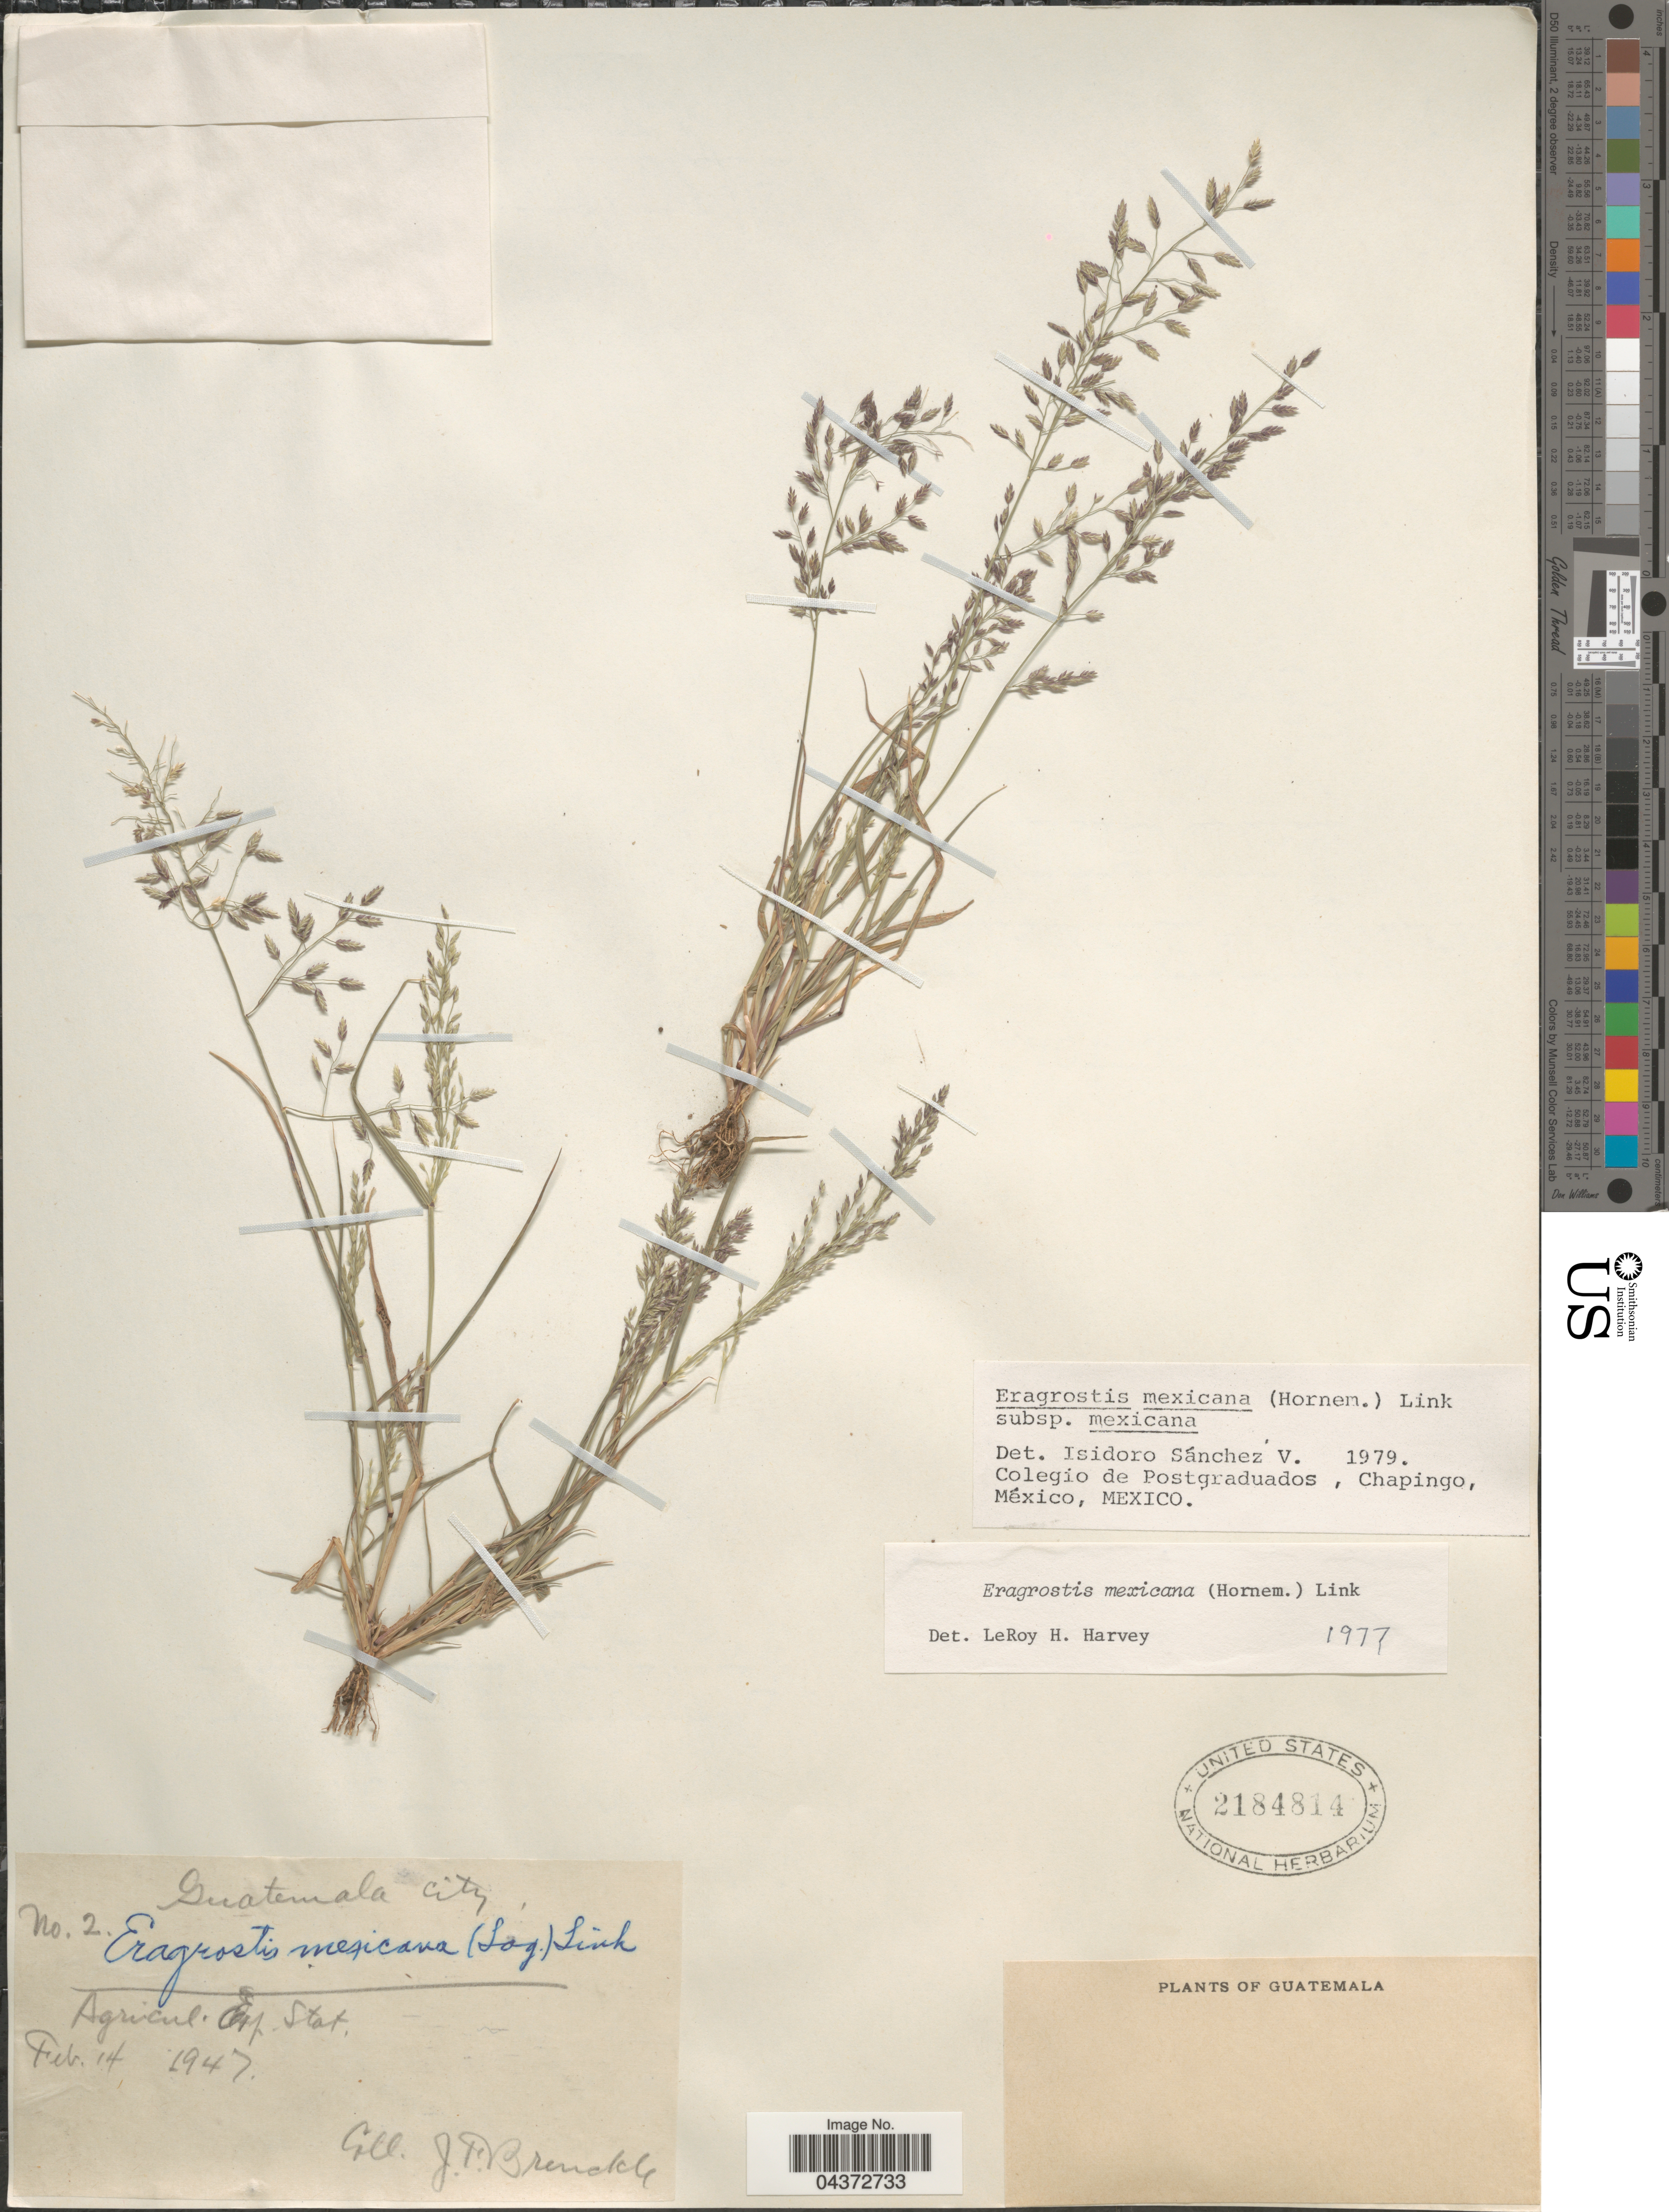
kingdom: Plantae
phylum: Tracheophyta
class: Liliopsida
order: Poales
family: Poaceae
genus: Eragrostis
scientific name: Eragrostis mexicana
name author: (Hornem.) Link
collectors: J. Brenckle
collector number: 2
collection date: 1947-02-14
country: Guatemala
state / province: Guatemala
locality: Guatemala City. Agricul. Exp. Stat.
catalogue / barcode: US 2184814